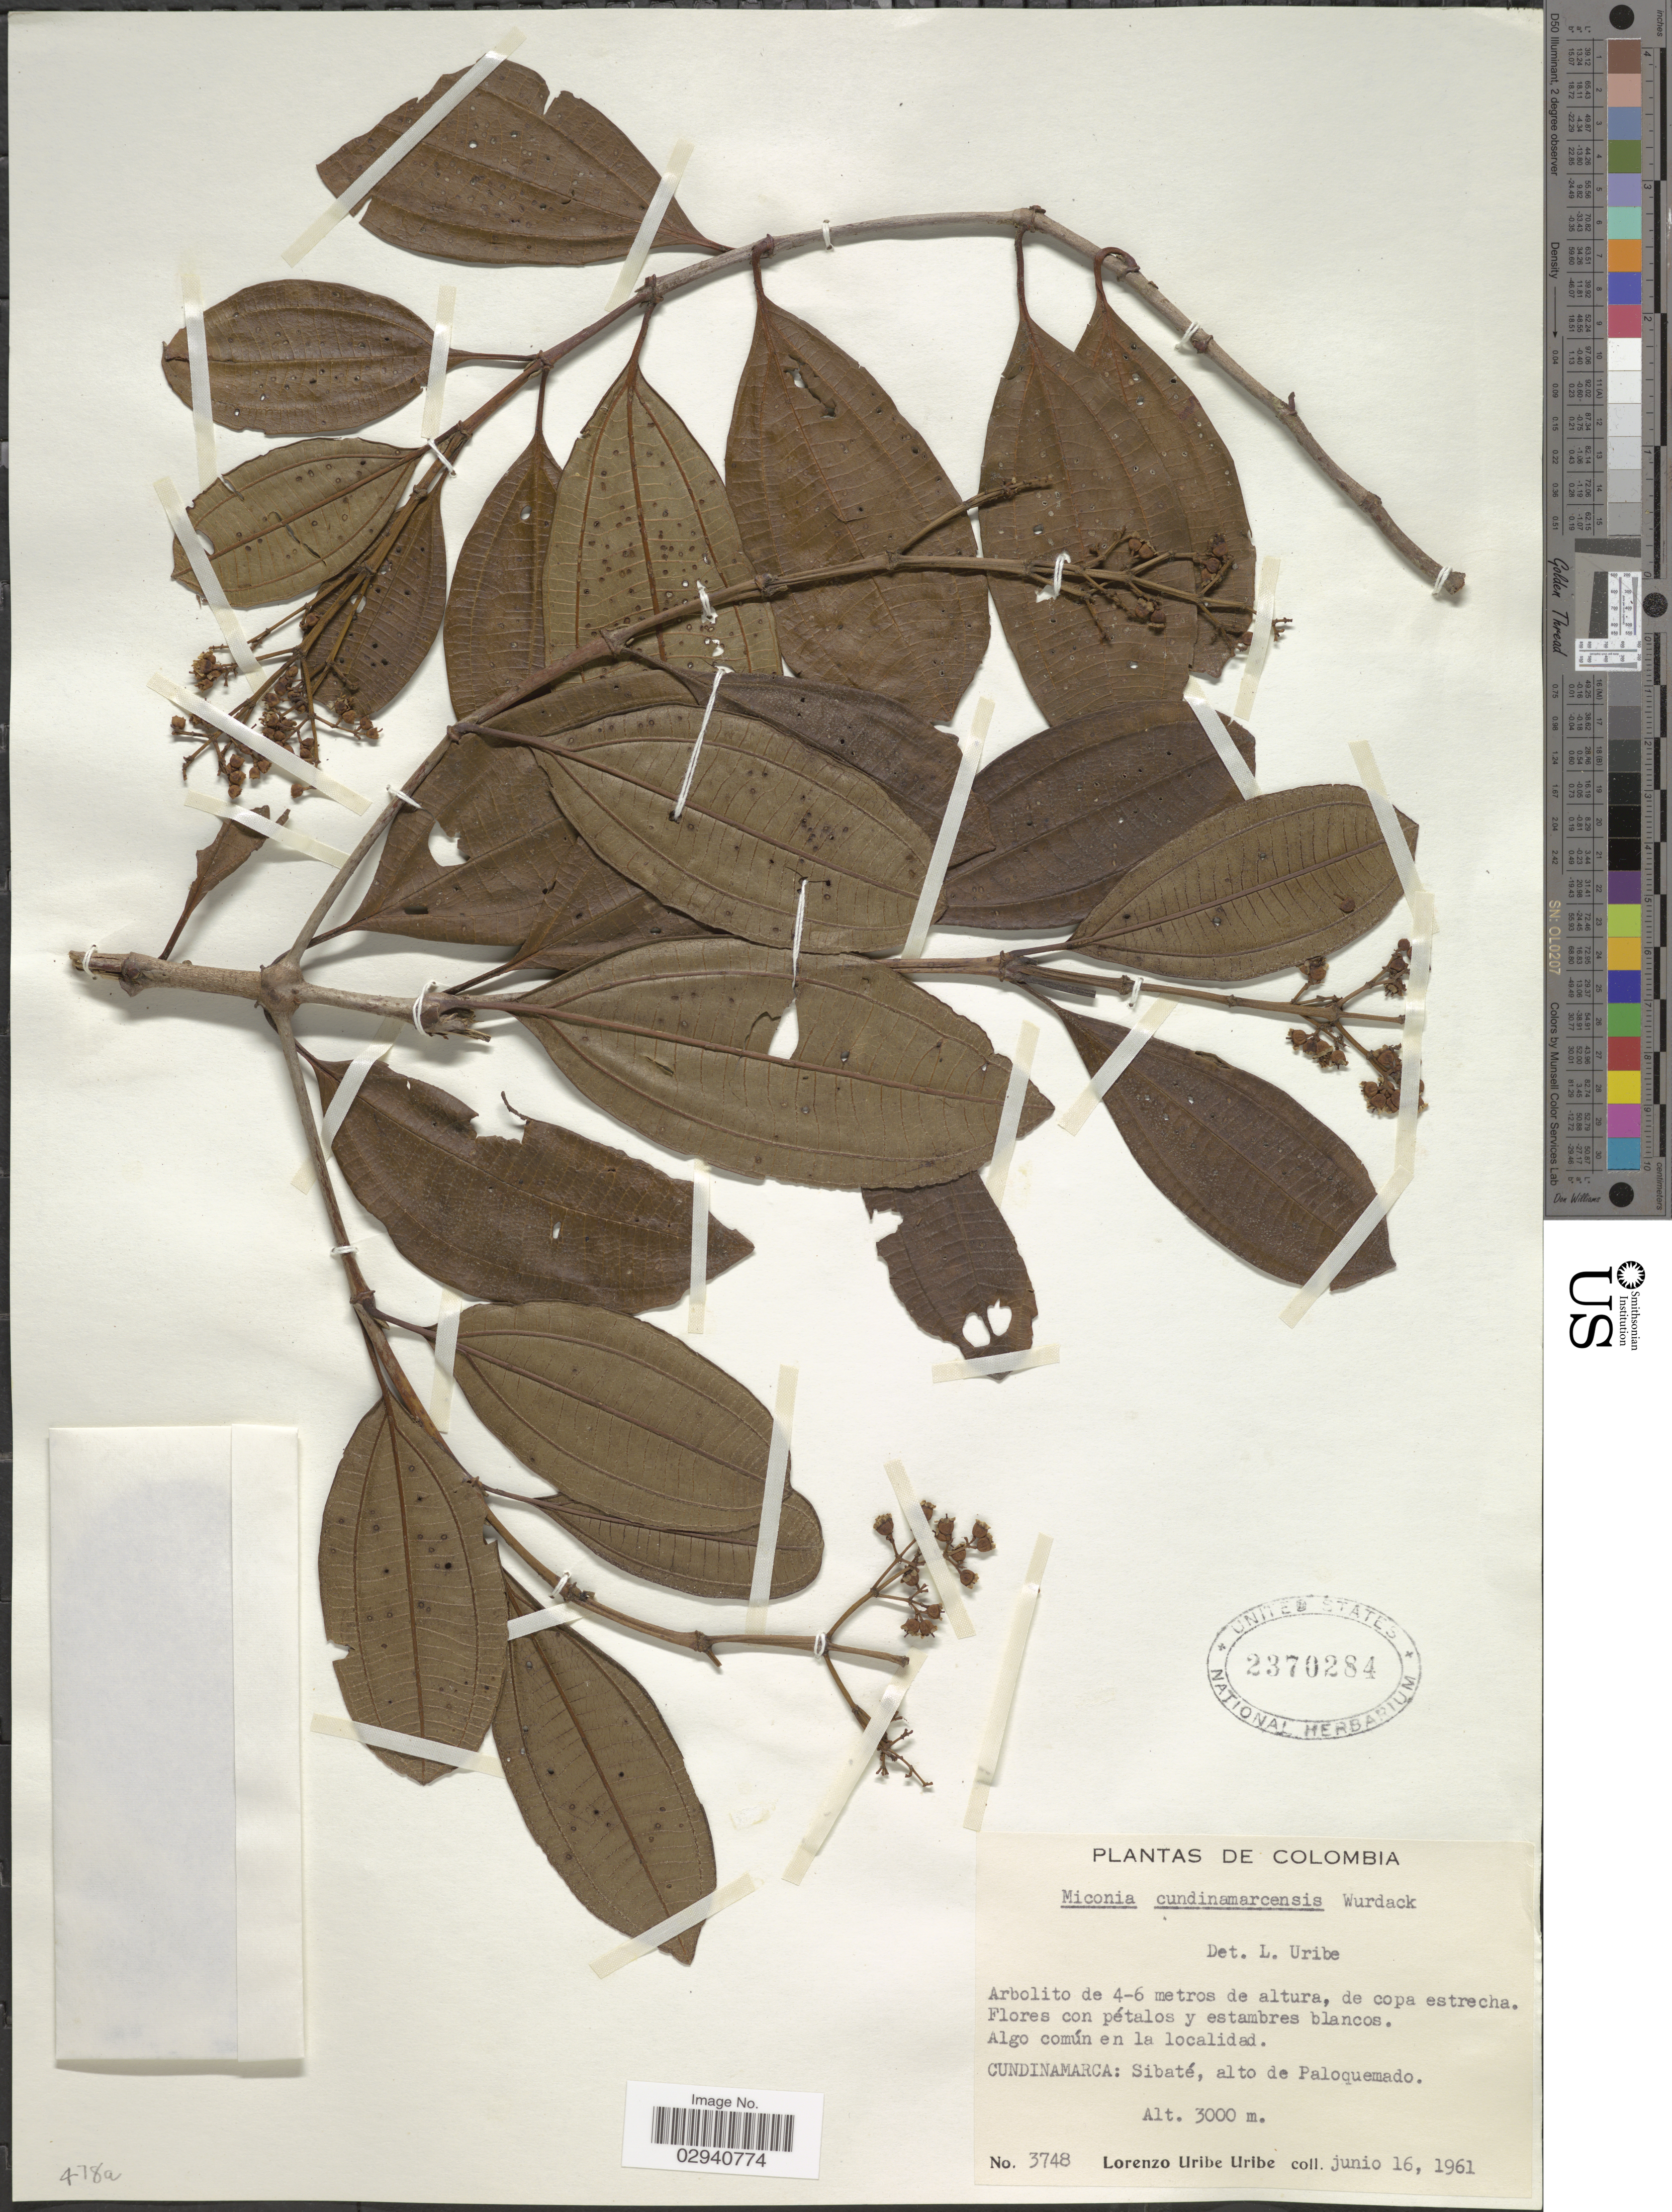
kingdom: Plantae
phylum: Tracheophyta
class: Magnoliopsida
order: Myrtales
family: Melastomataceae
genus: Miconia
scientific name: Miconia manicata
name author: Cogn. & Gleason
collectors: L. Uribe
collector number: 3748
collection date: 1961-06-16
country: Colombia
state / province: Cundinamarca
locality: Sibaté, alto de Paloquemado.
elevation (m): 3000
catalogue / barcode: US 2370284